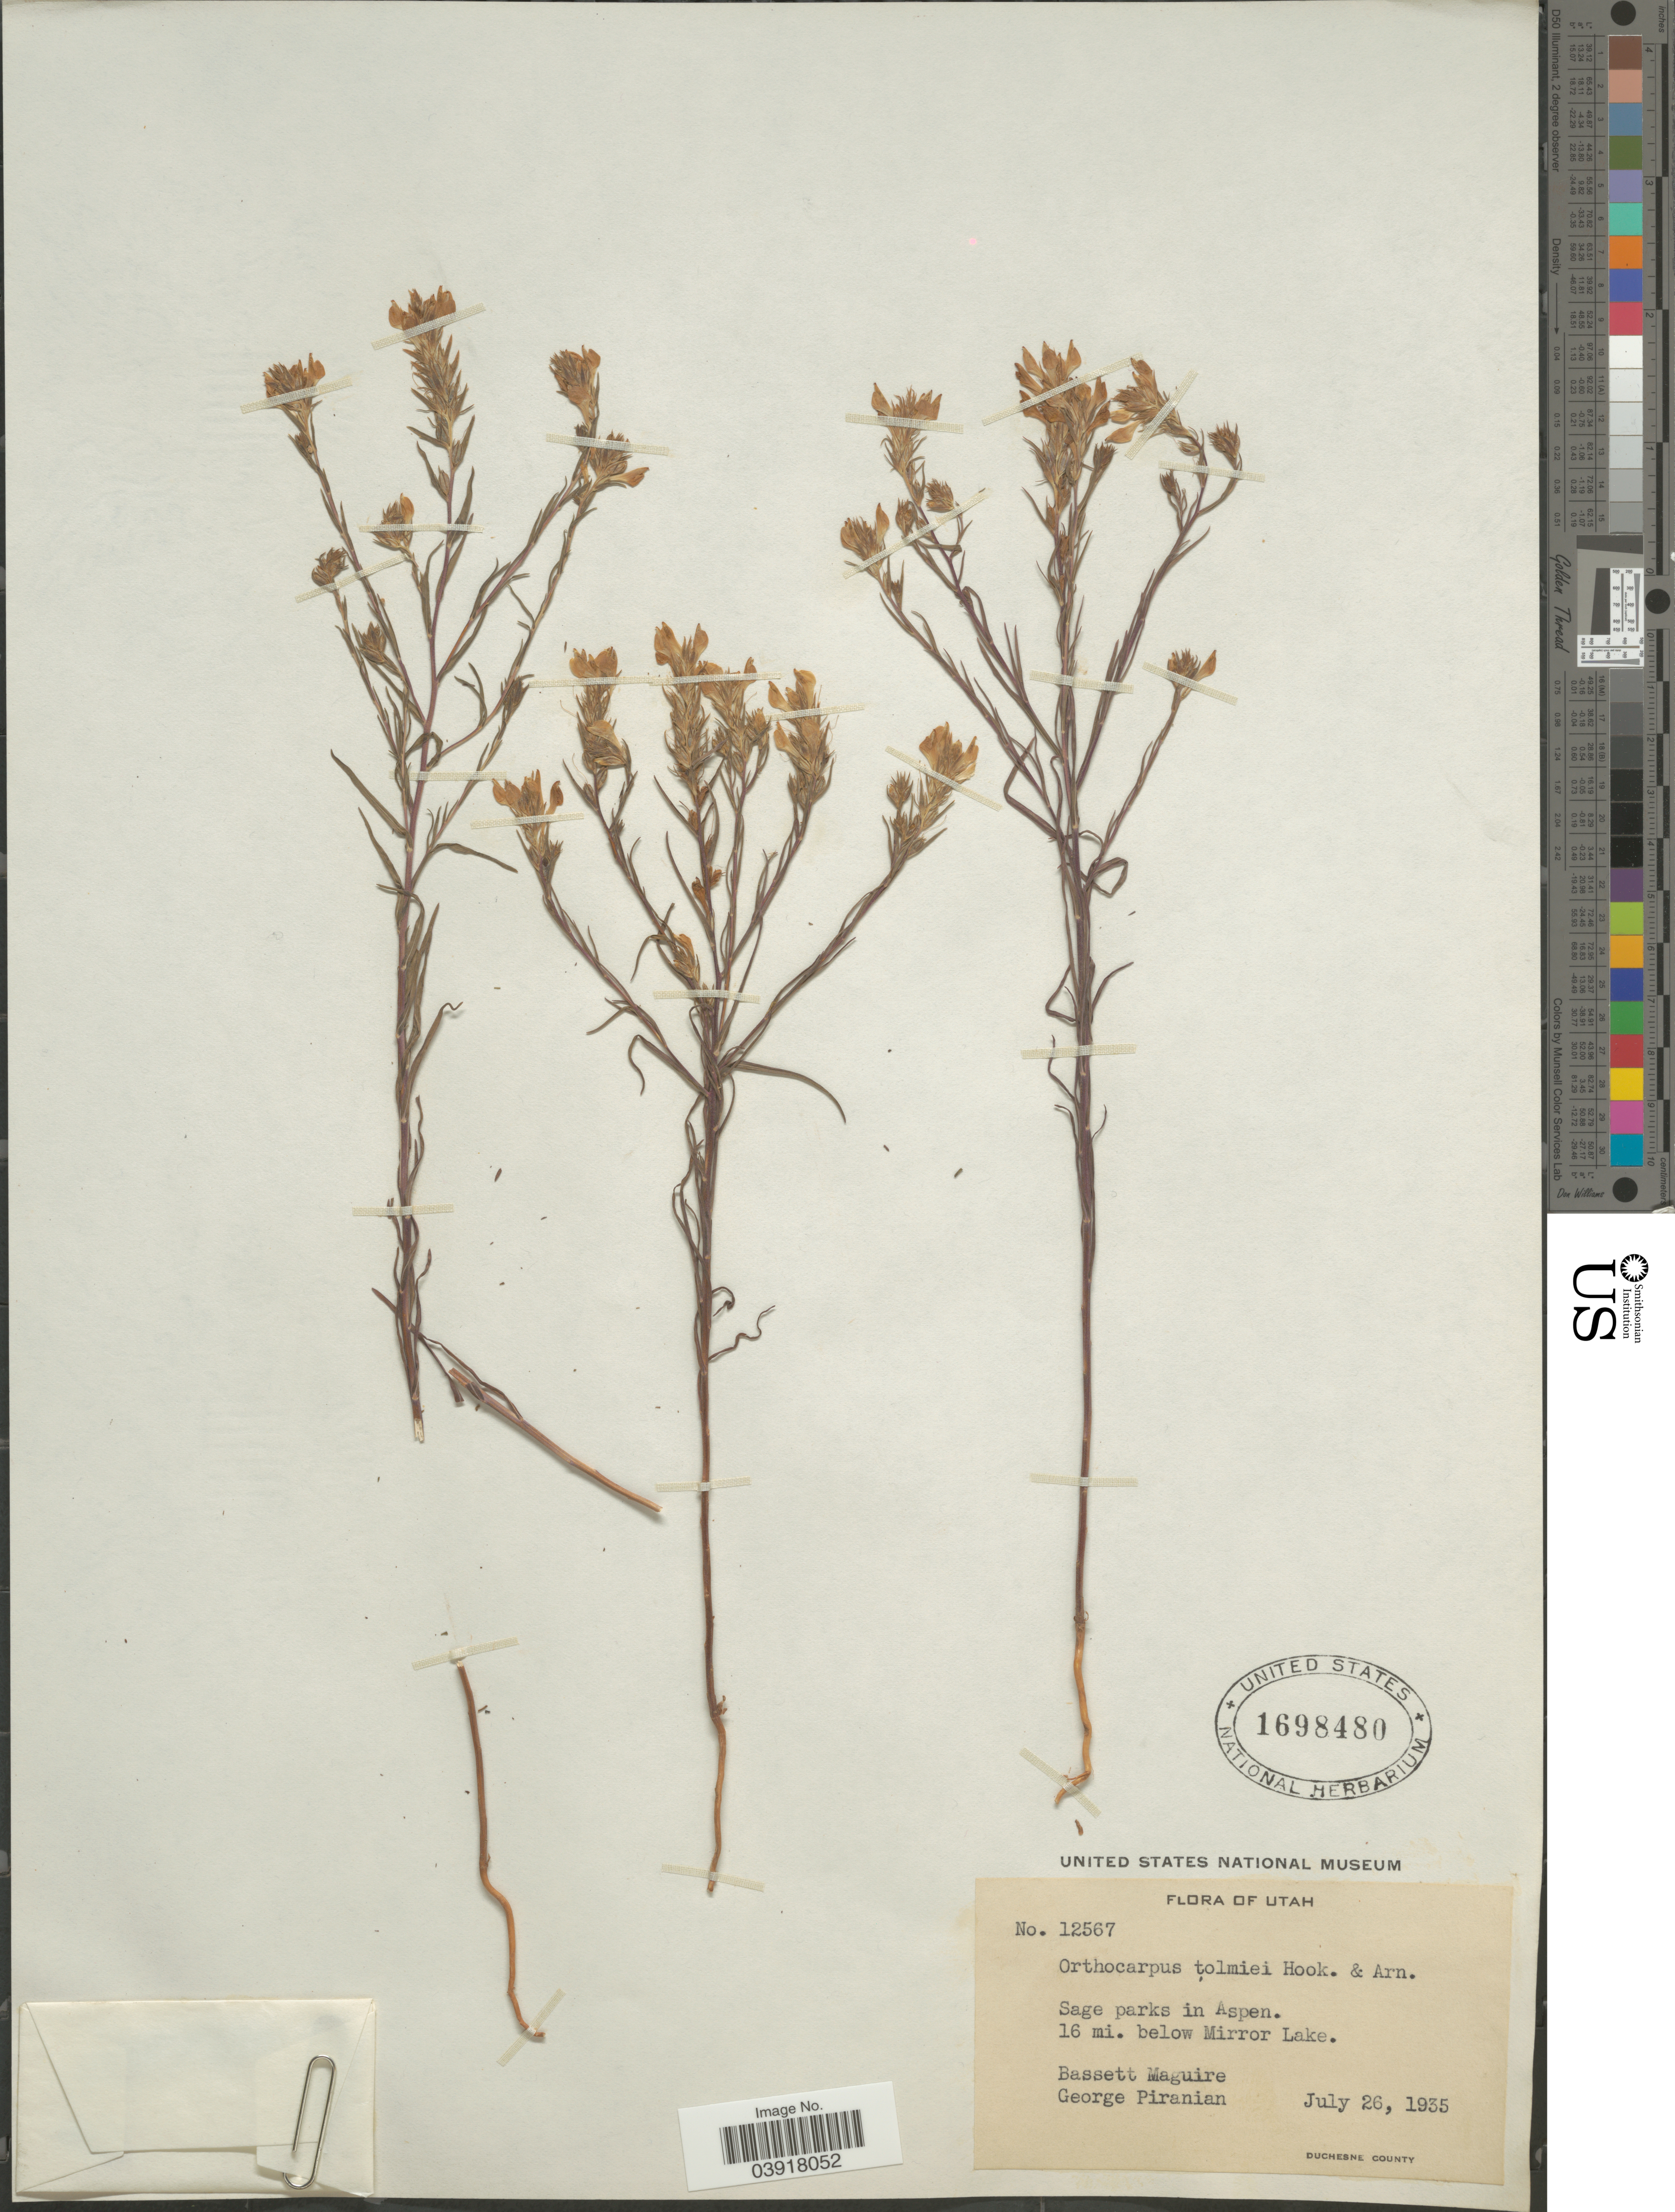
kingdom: Plantae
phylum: Tracheophyta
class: Magnoliopsida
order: Lamiales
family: Orobanchaceae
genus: Orthocarpus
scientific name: Orthocarpus tolmiei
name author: Hook. & Arn.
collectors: B. Maguire & G. Piranian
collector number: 12567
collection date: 1935-07-26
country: United States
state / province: Utah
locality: Sage parks in Aspen. 16 mi. below Mirror Lake. Duchesne County.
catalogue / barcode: US 1698480